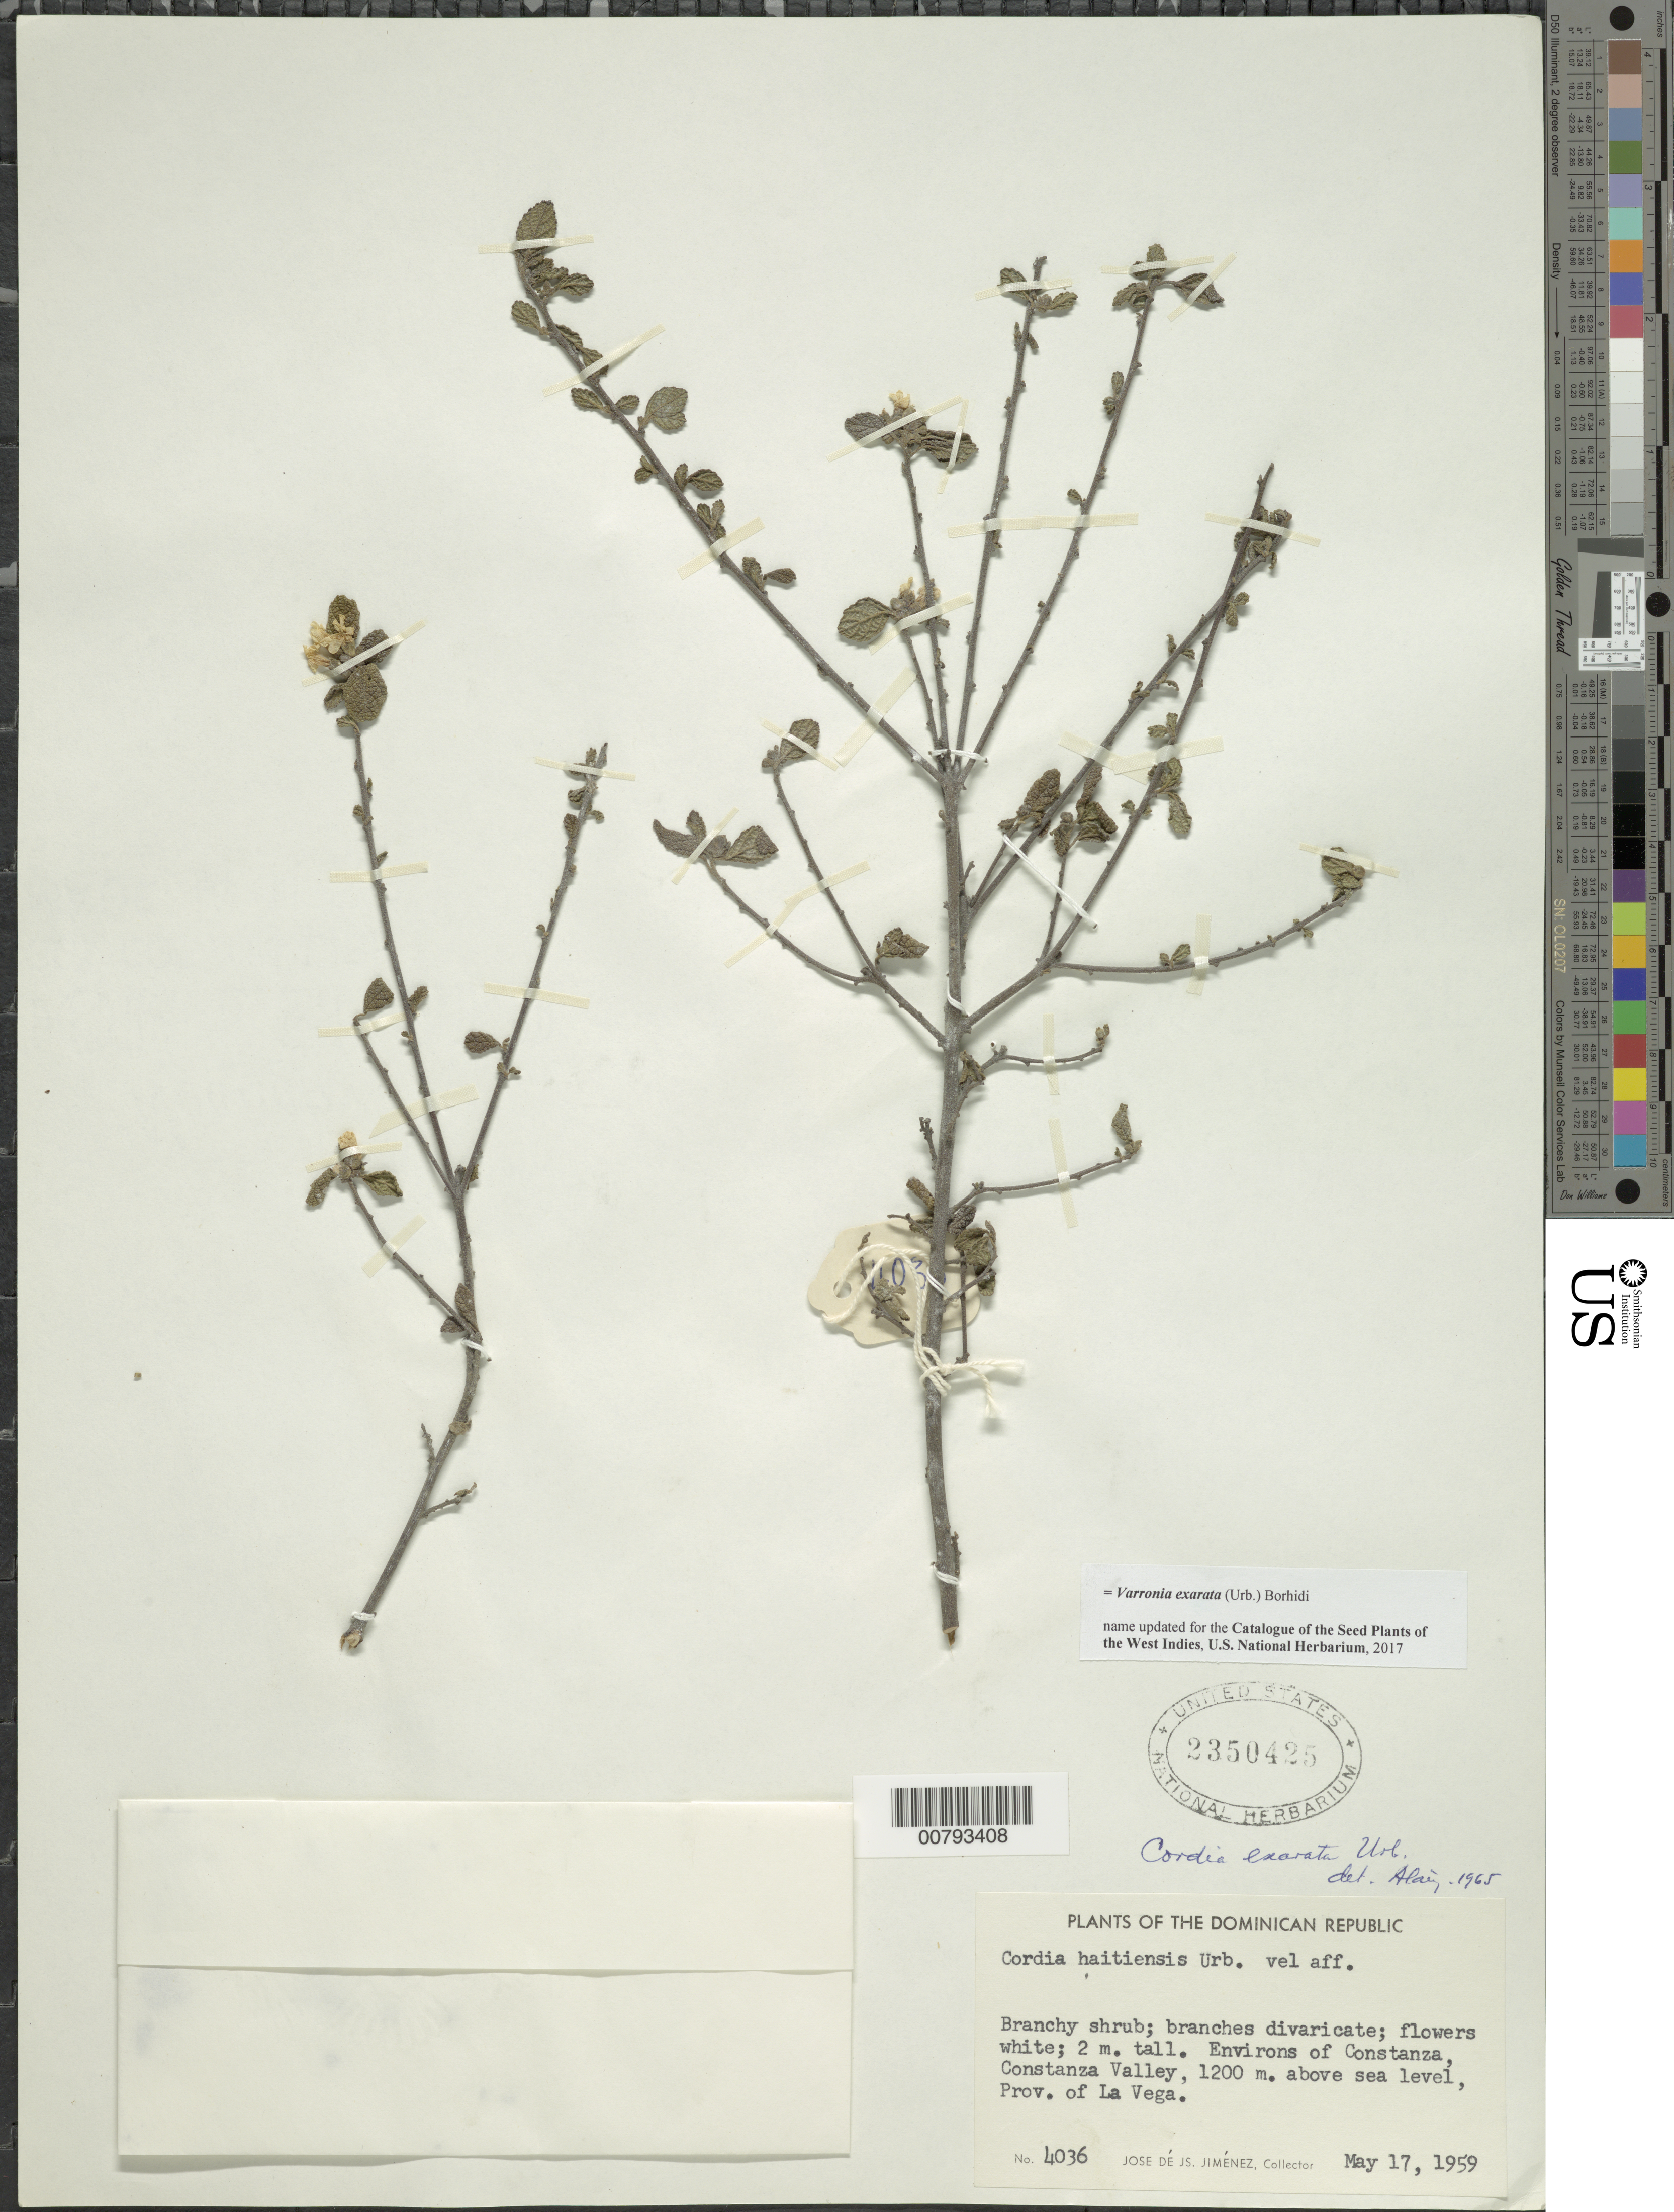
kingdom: Plantae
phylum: Tracheophyta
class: Magnoliopsida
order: Boraginales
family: Cordiaceae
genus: Varronia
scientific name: Varronia exarata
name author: (Urb.) Borhidi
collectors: J. J. Jiménez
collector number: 4036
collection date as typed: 17 May 1959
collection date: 1959-05-17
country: Dominican Republic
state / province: La Vega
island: Hispaniola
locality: Environs of Constanza, Constanza Valley.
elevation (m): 1200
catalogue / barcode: US 2350425